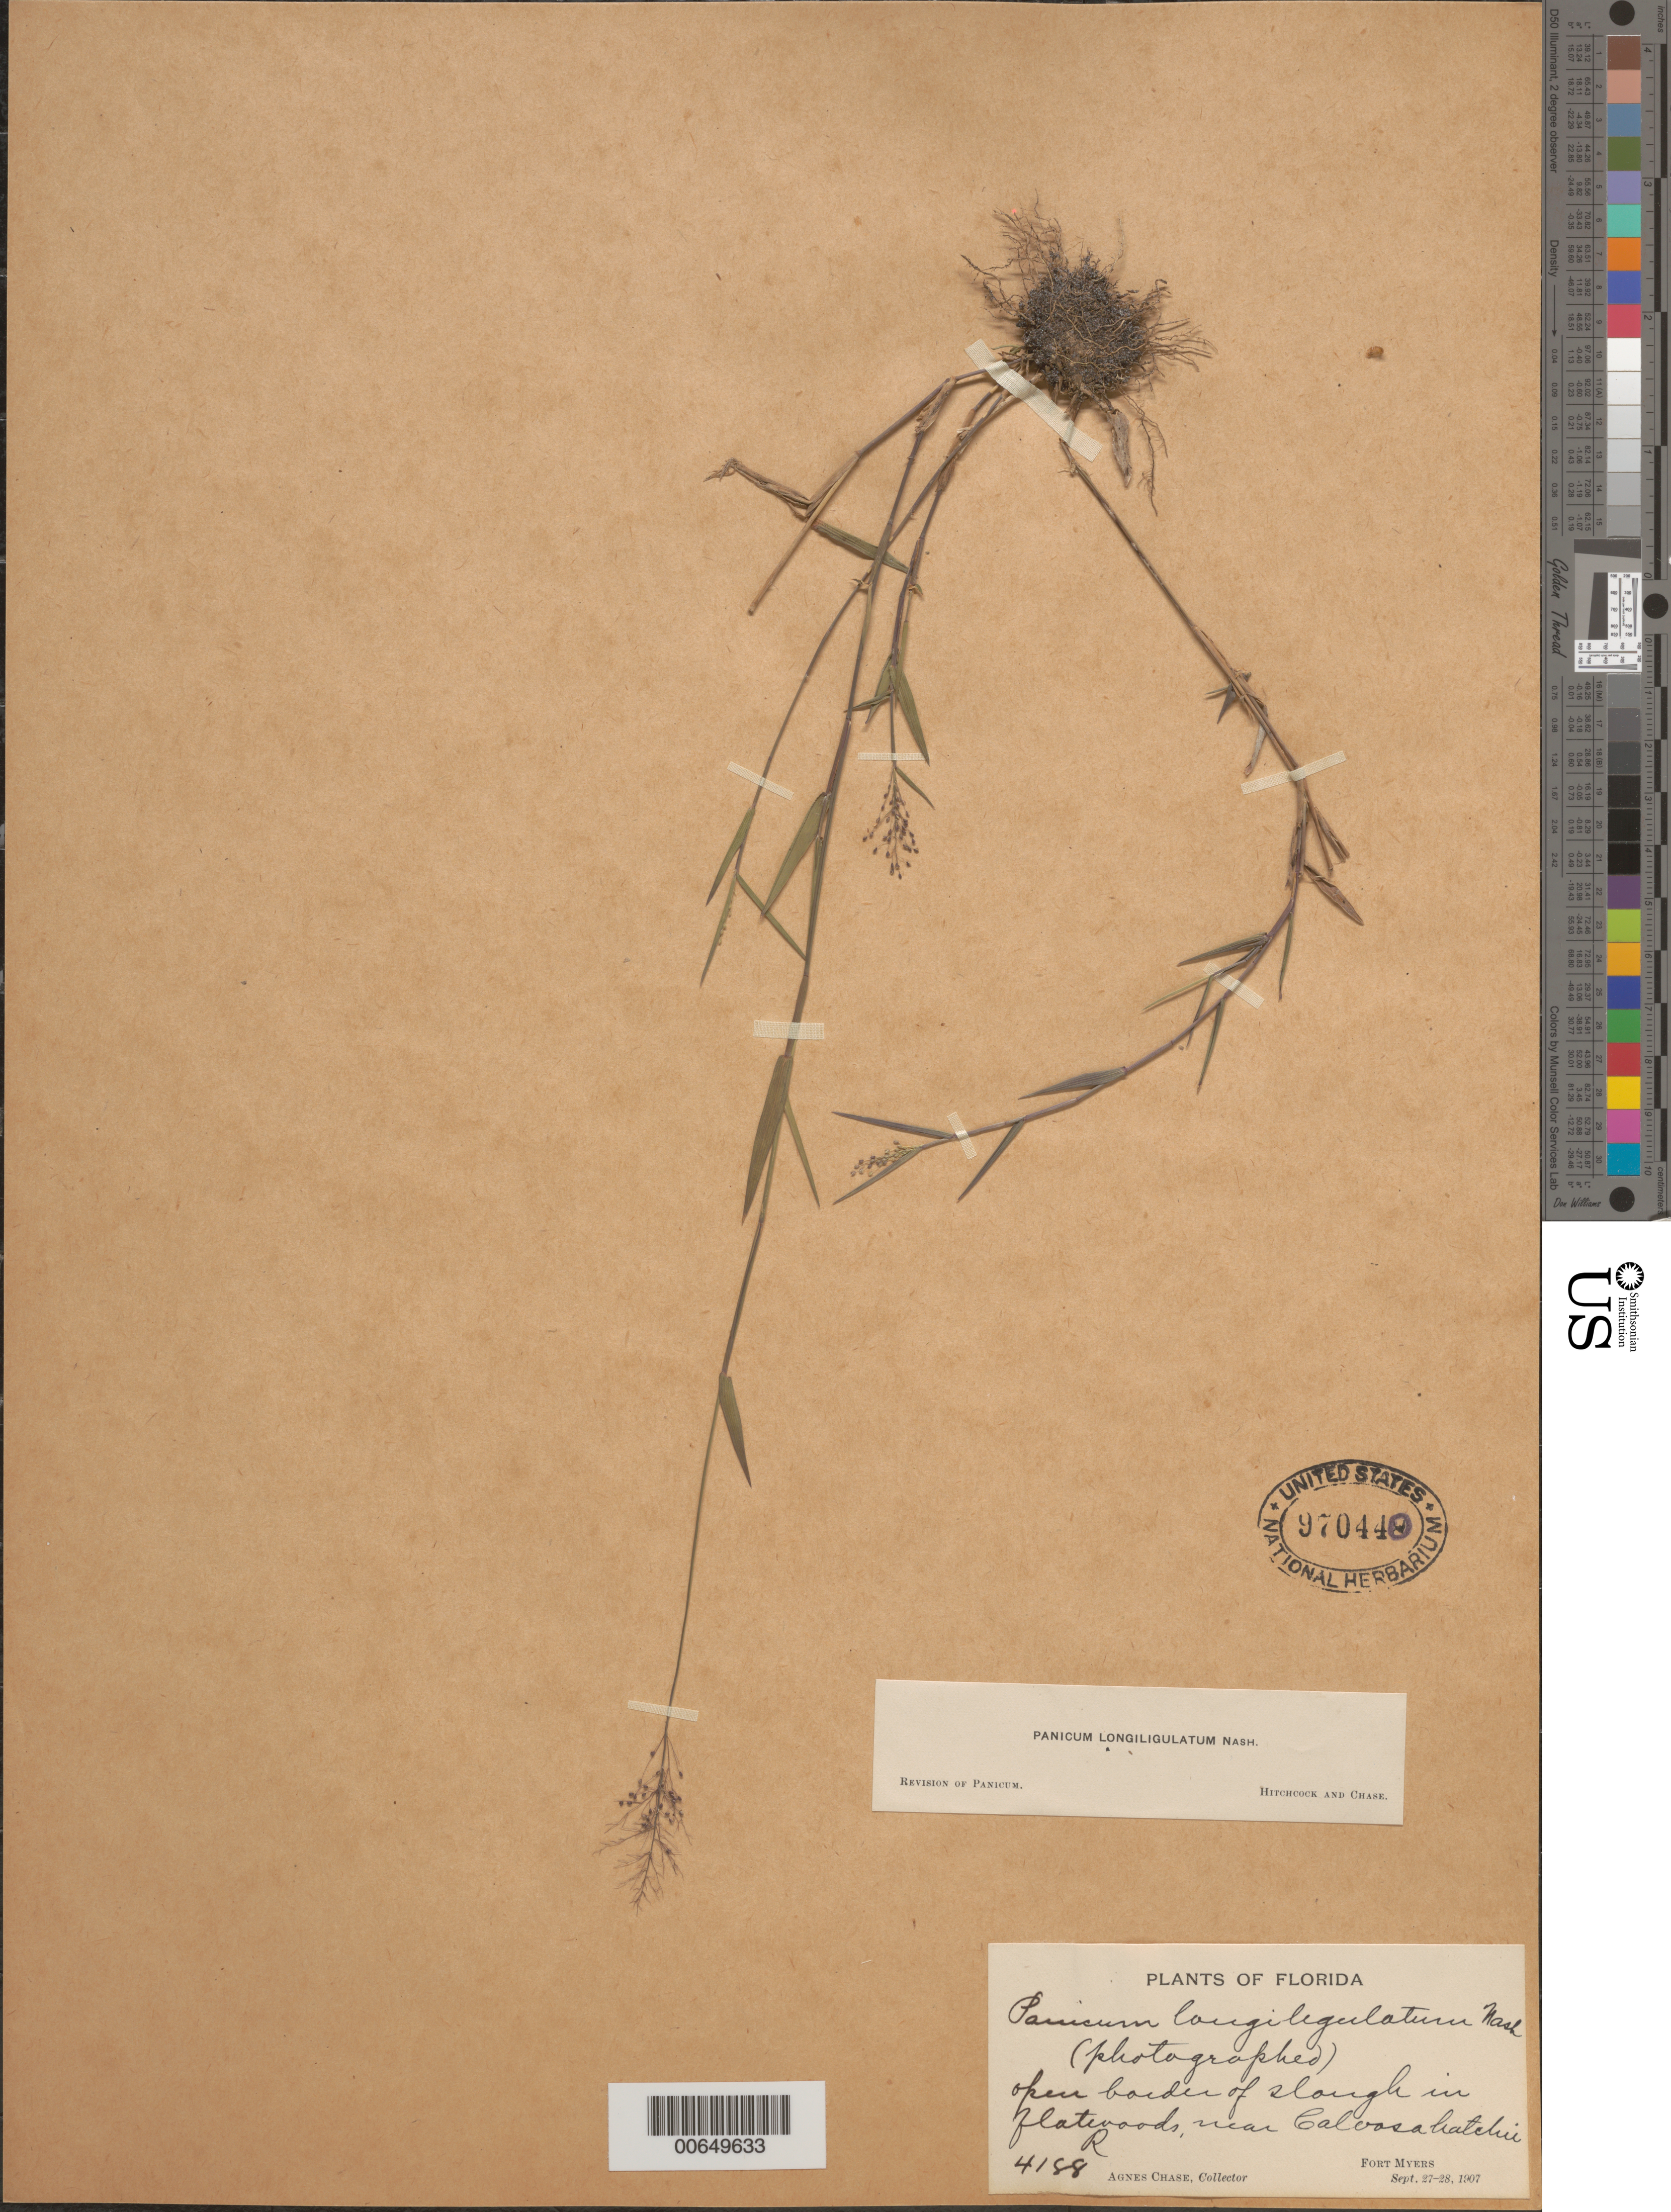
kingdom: Plantae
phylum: Tracheophyta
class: Liliopsida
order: Poales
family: Poaceae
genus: Dichanthelium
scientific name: Dichanthelium leucothrix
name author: (Nash) Freckmann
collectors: A. Chase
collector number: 4188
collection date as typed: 27 Sep 1907 to 28 Sep 1907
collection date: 1907-09-27/1907-09-28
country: United States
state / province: Florida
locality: Near Caloosahatchee River. Ft. Myers.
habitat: Open border of slough in flatwoods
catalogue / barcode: US 970440